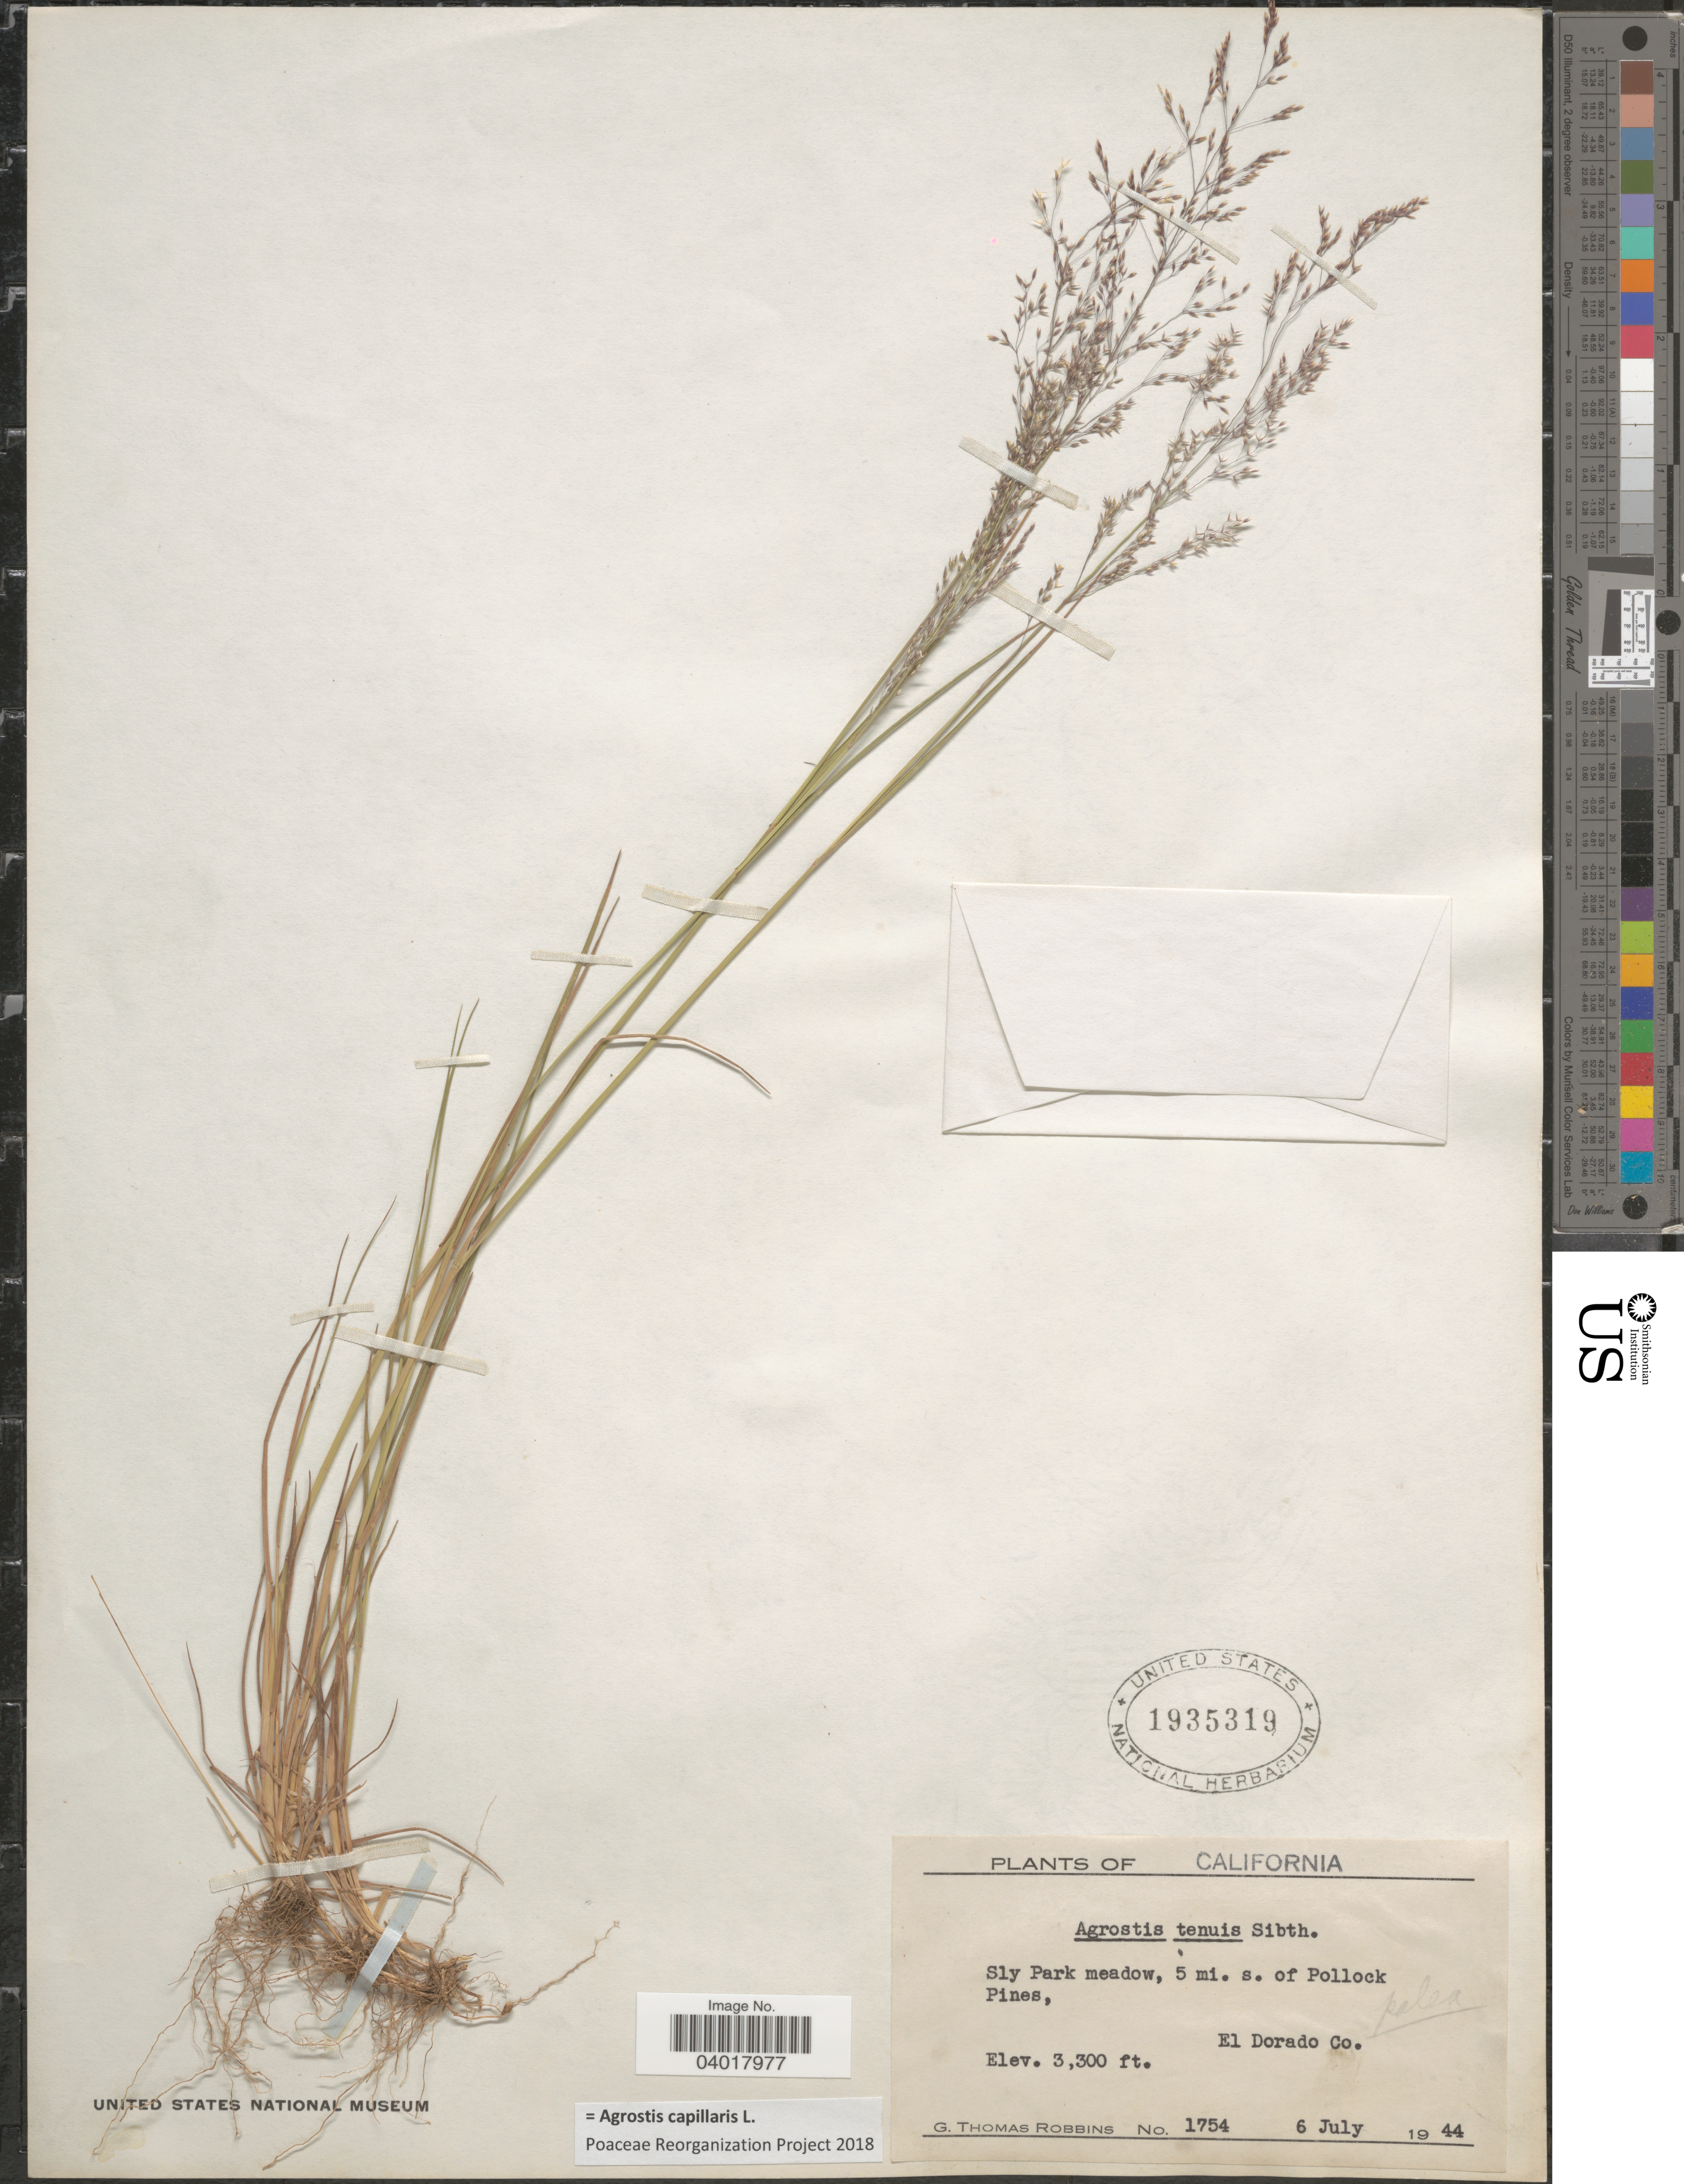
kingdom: Plantae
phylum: Tracheophyta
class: Liliopsida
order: Poales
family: Poaceae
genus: Agrostis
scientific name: Agrostis capillaris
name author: L.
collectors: G. T. Robbins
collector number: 1754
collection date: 1944-07-06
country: United States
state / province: California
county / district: El Dorado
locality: Sly Park meadow, 5 mi. s. of Pollock Pines, El Dorado Co.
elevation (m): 1006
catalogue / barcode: US 1935319